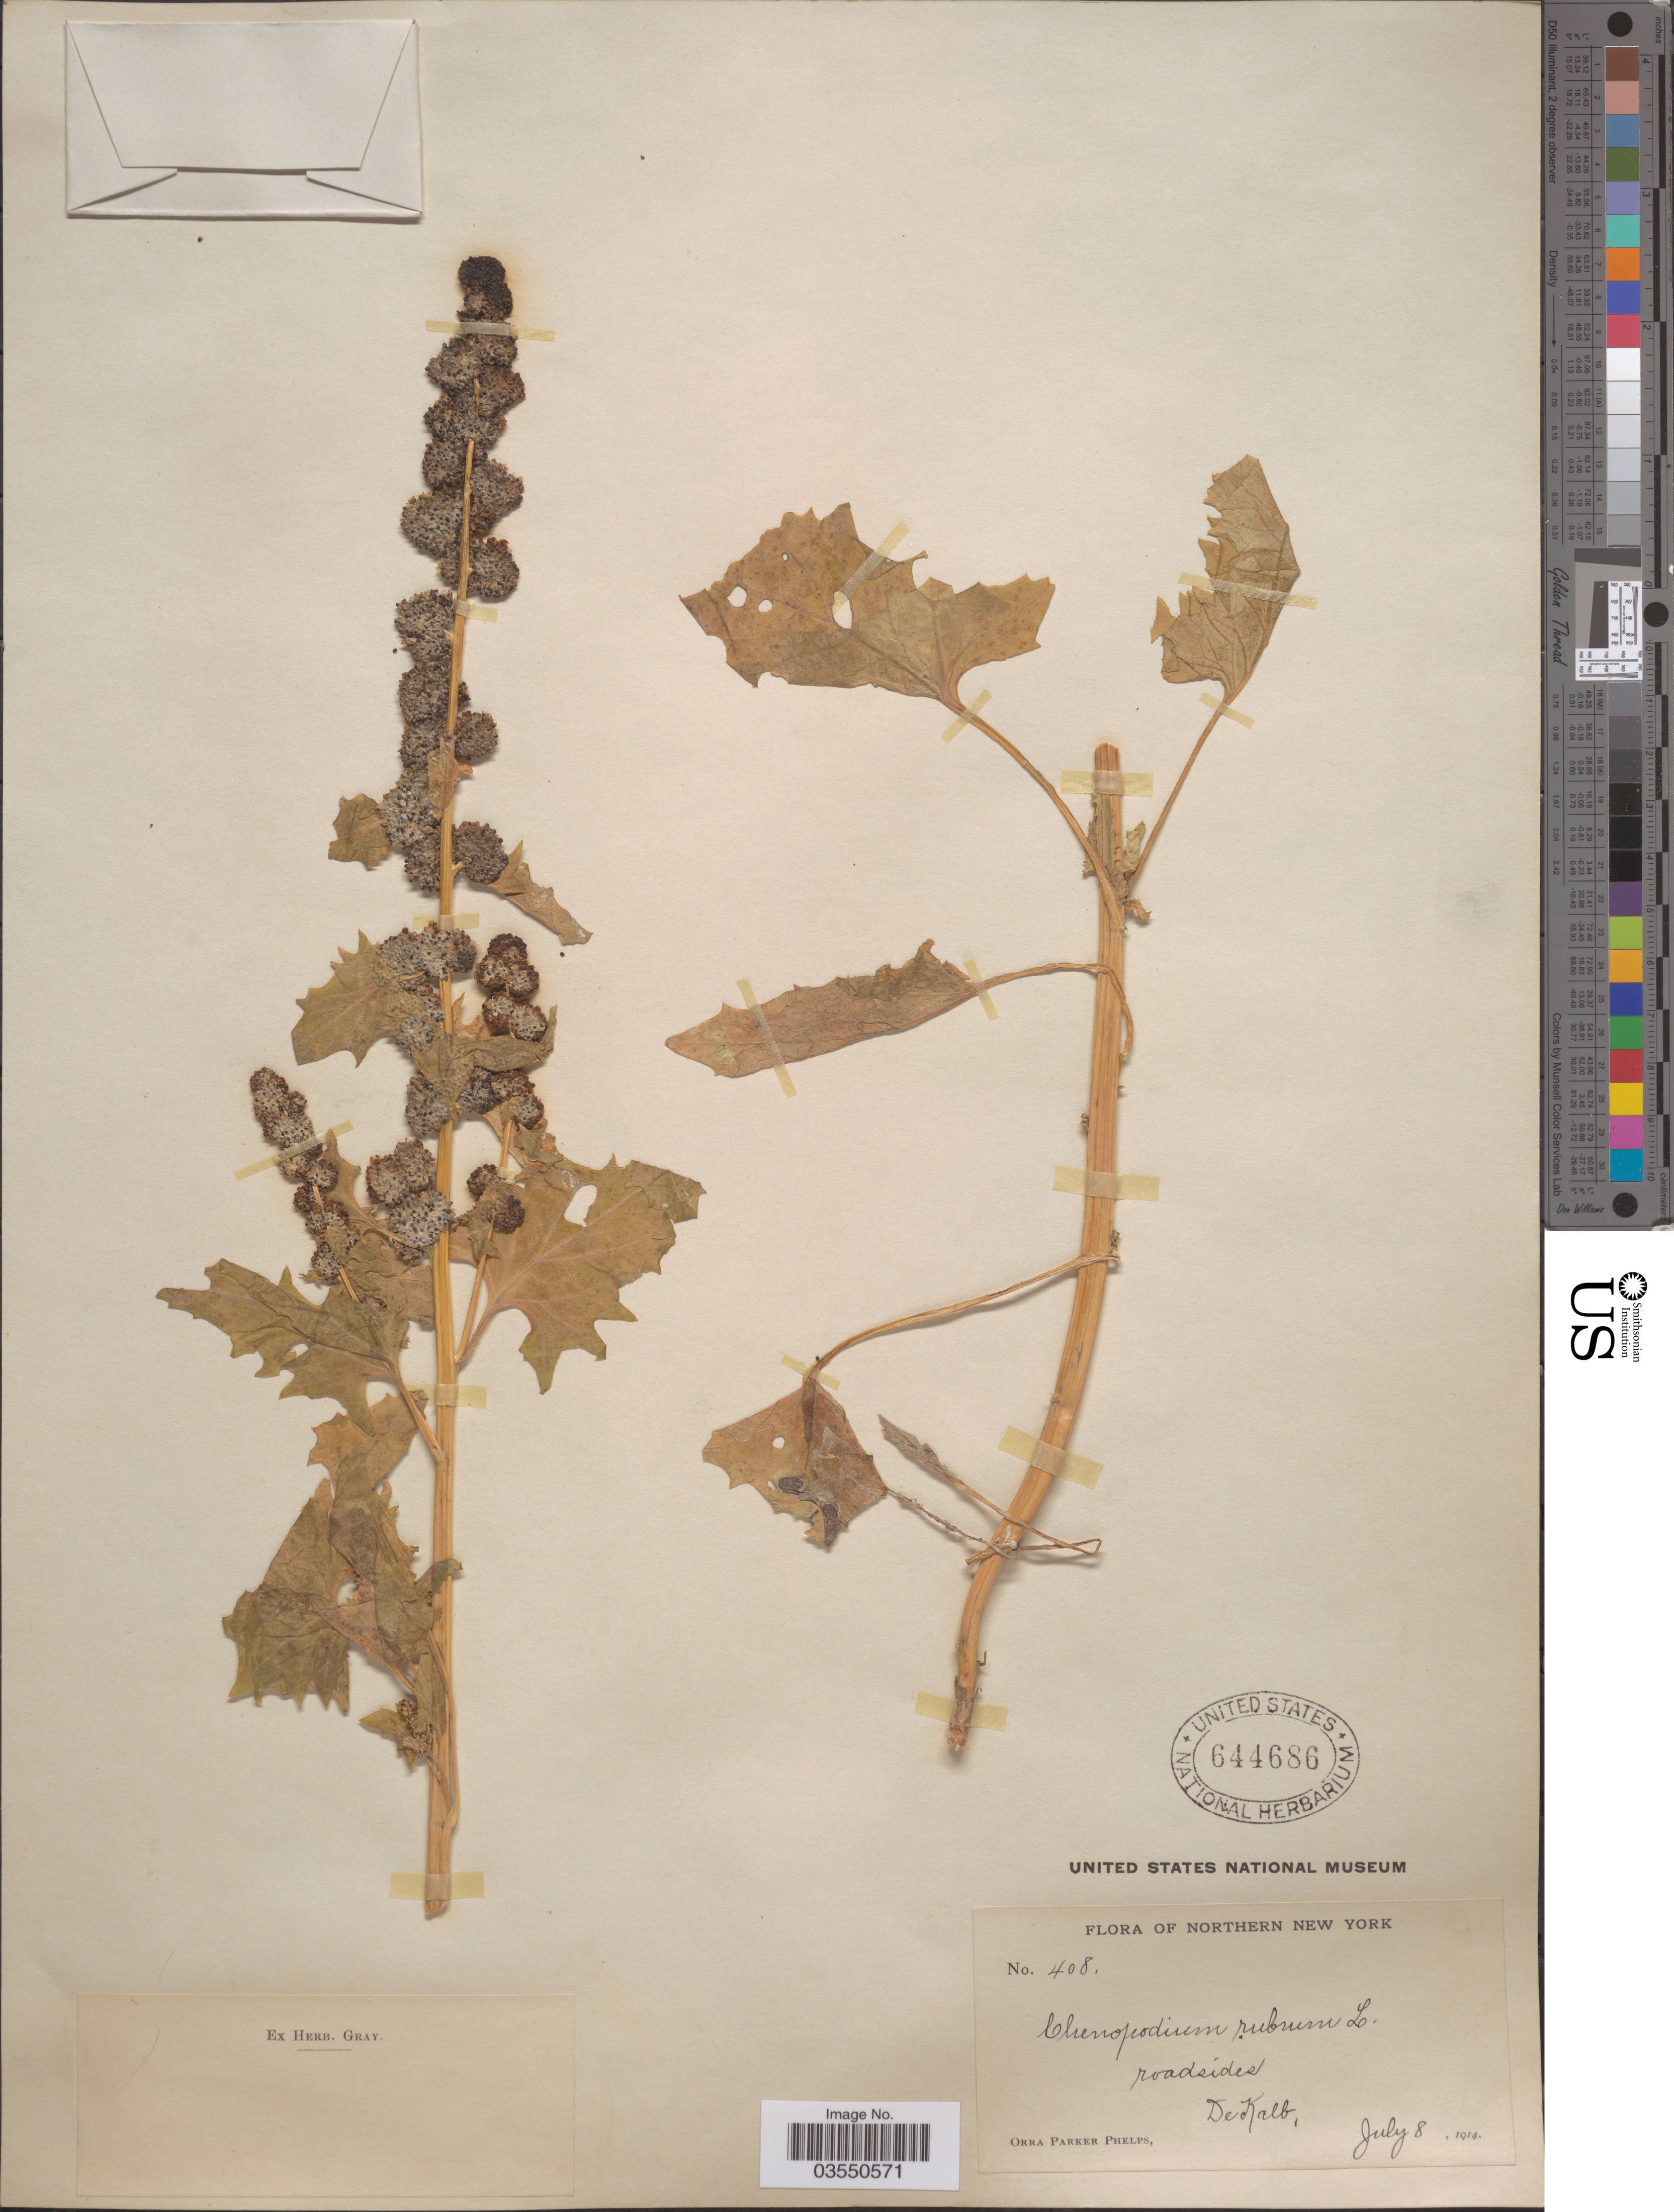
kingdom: Plantae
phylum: Tracheophyta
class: Magnoliopsida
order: Caryophyllales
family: Amaranthaceae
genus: Blitum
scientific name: Blitum capitatum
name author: L.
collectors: O. P. Phelps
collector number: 408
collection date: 1914-07-08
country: United States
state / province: New York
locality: Northern New York. Roadsides, De Kalb.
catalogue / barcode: US 644686